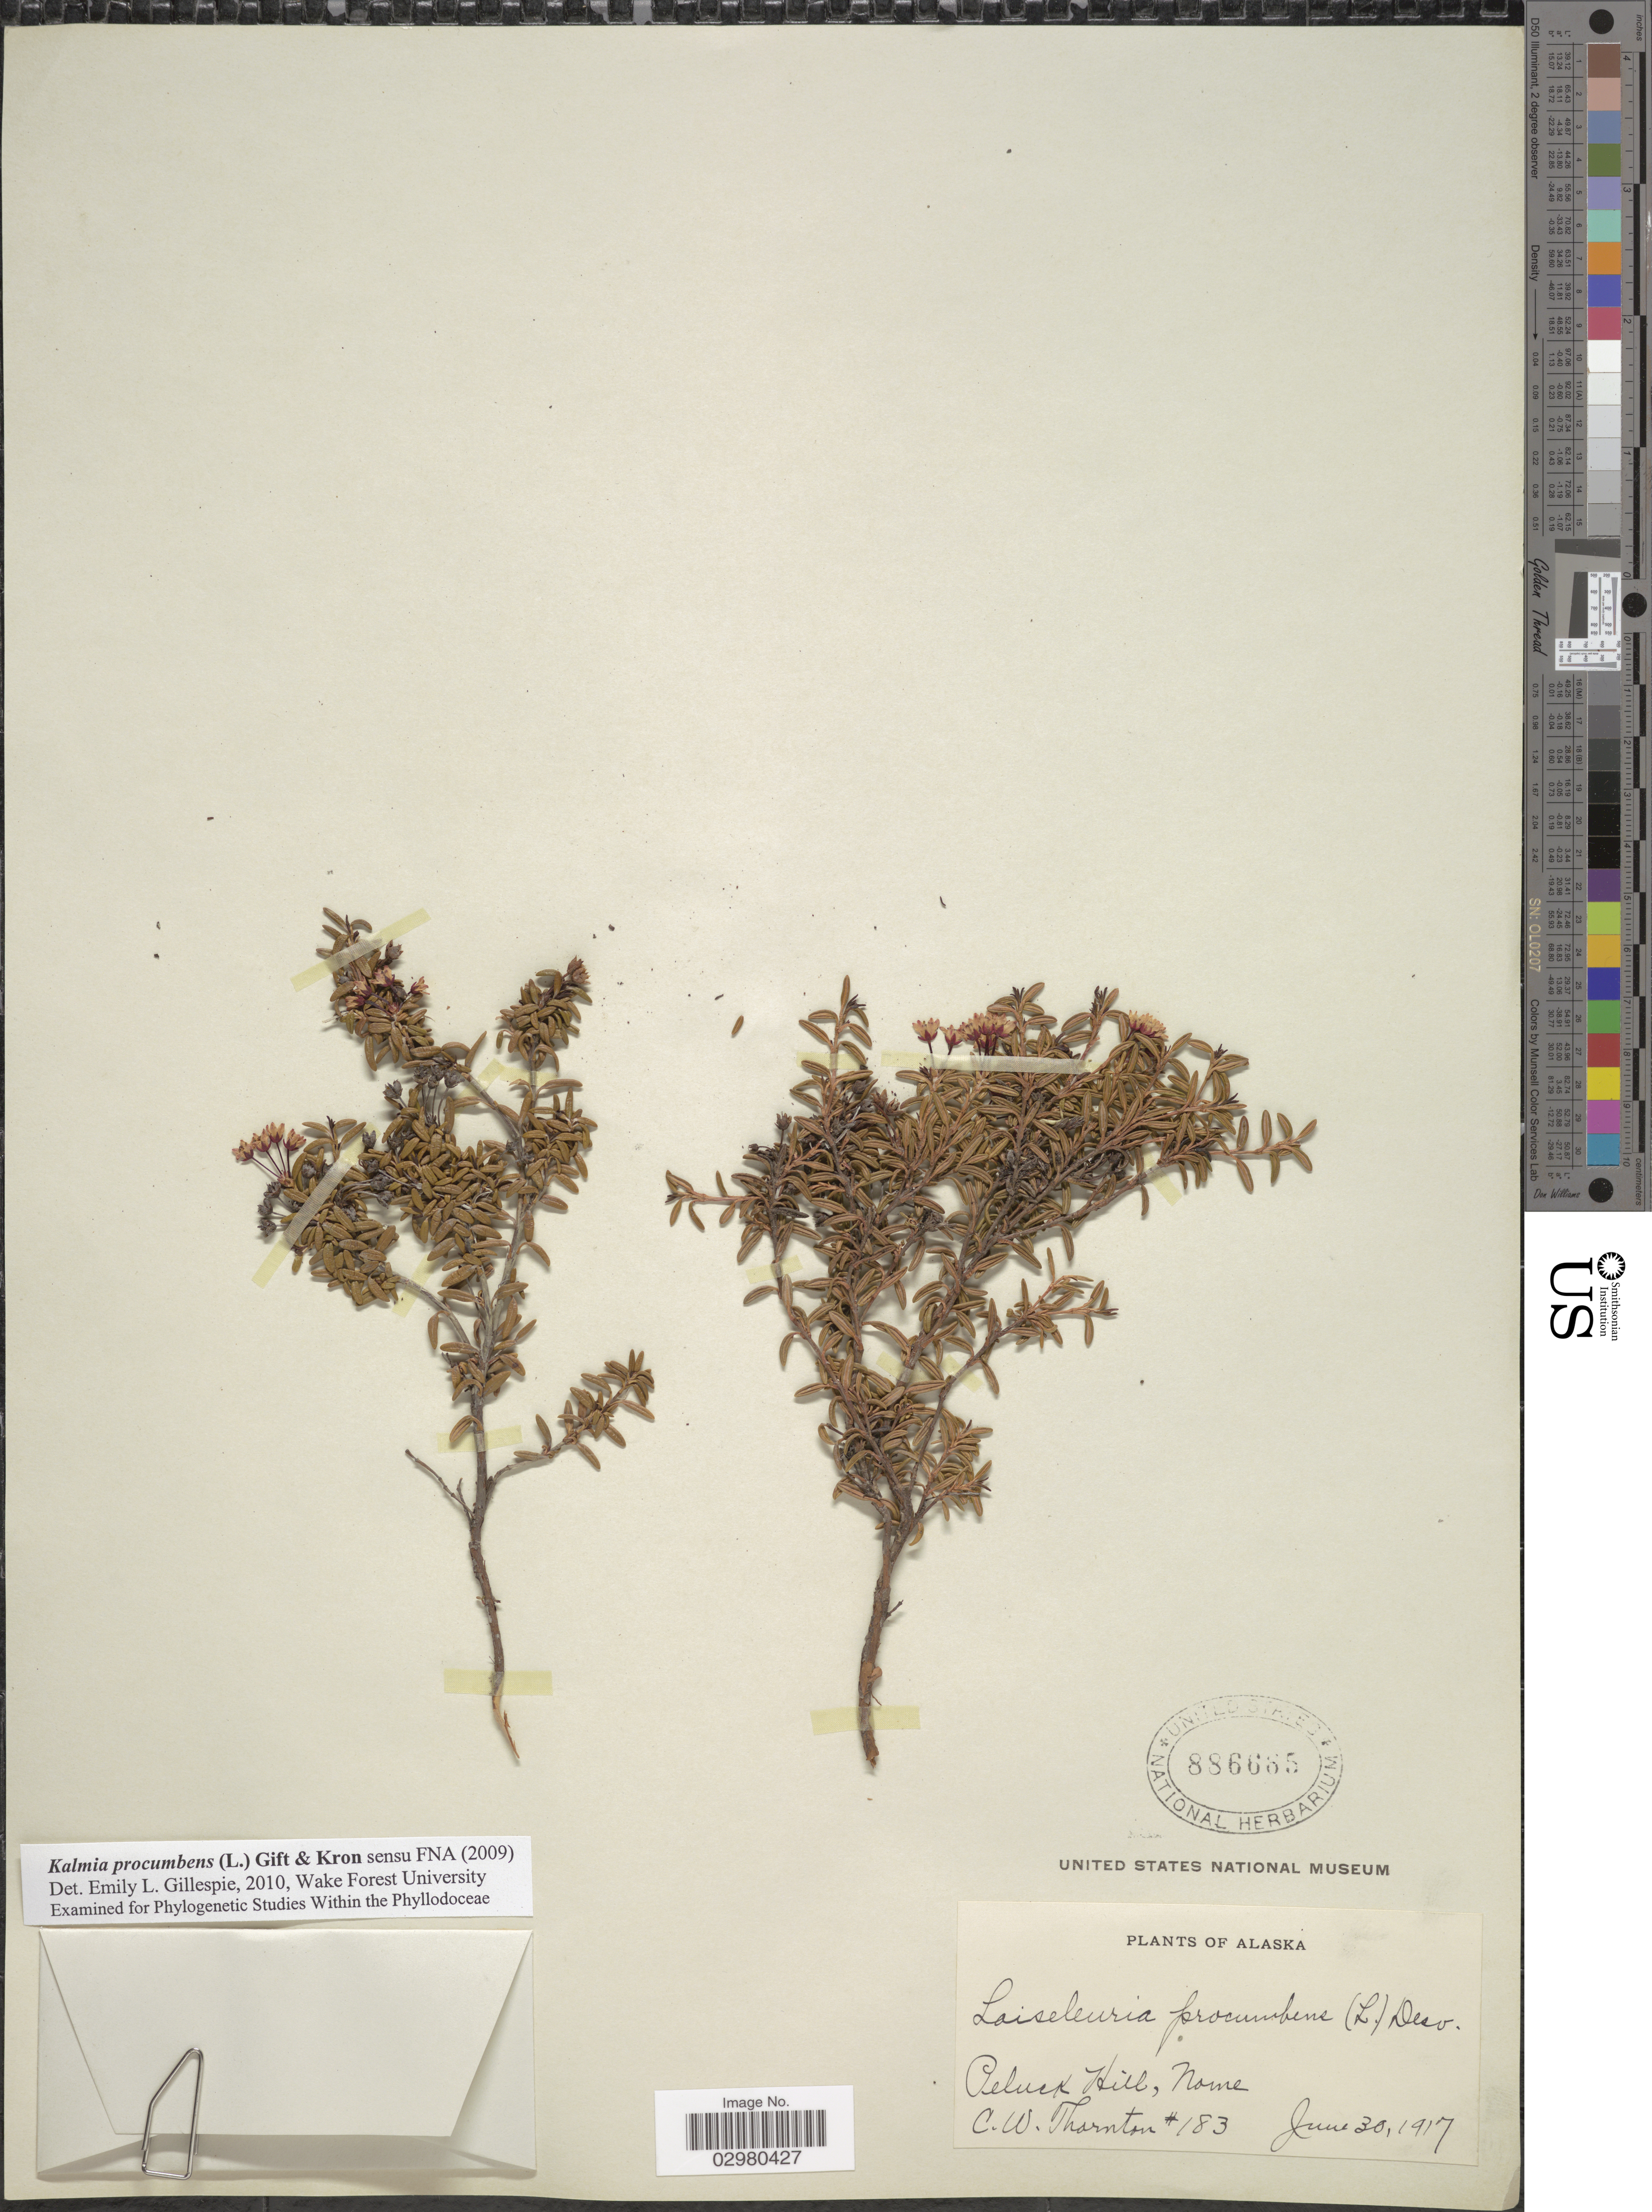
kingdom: Plantae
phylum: Tracheophyta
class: Magnoliopsida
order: Ericales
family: Ericaceae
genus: Loiseleuria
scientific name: Loiseleuria procumbens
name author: (L.) Desv.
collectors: C. Thornton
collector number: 183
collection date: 1917-06-30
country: United States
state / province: Alaska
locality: Peluck Hill, Nome.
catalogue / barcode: US 886665